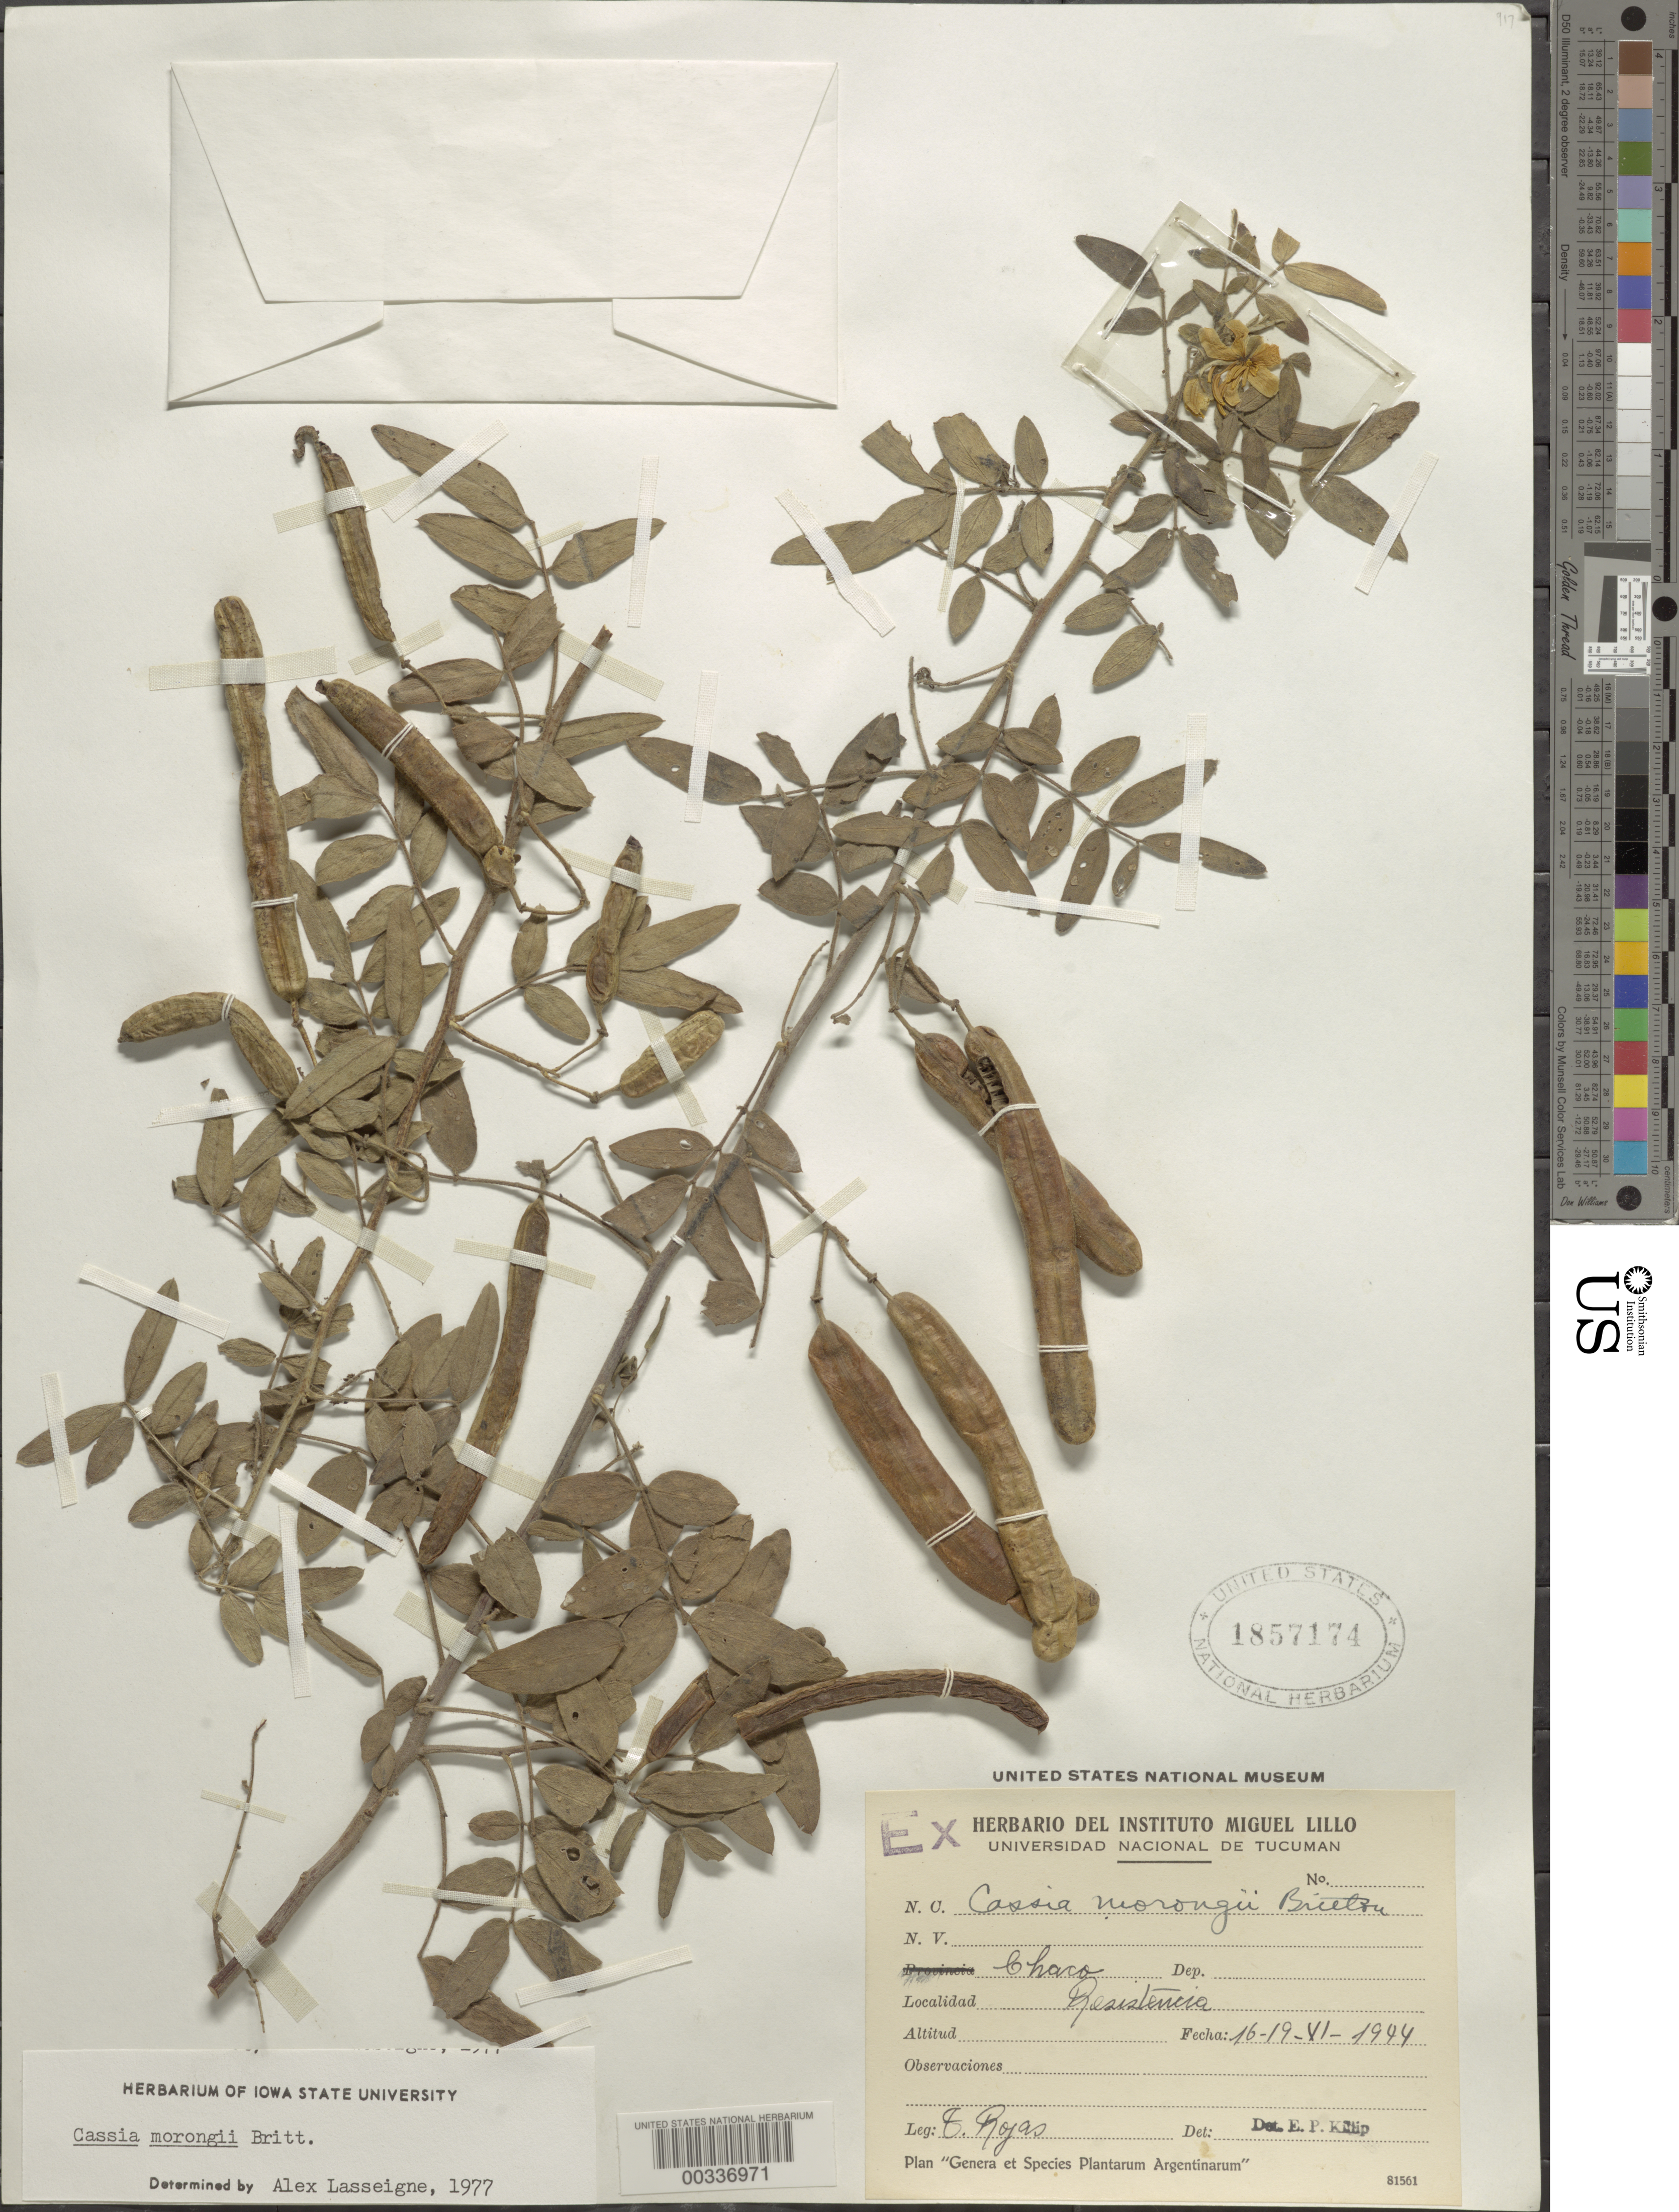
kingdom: Plantae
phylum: Tracheophyta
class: Magnoliopsida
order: Fabales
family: Fabaceae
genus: Senna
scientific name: Senna morongii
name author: (Britton) H.S. Irwin & Barneby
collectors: T. Rojas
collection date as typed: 16 Nov 1944 to 19 Nov 1944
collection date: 1944-11-16/1944-11-19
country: Argentina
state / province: Chaco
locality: Resistencia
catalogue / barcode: US 1857174